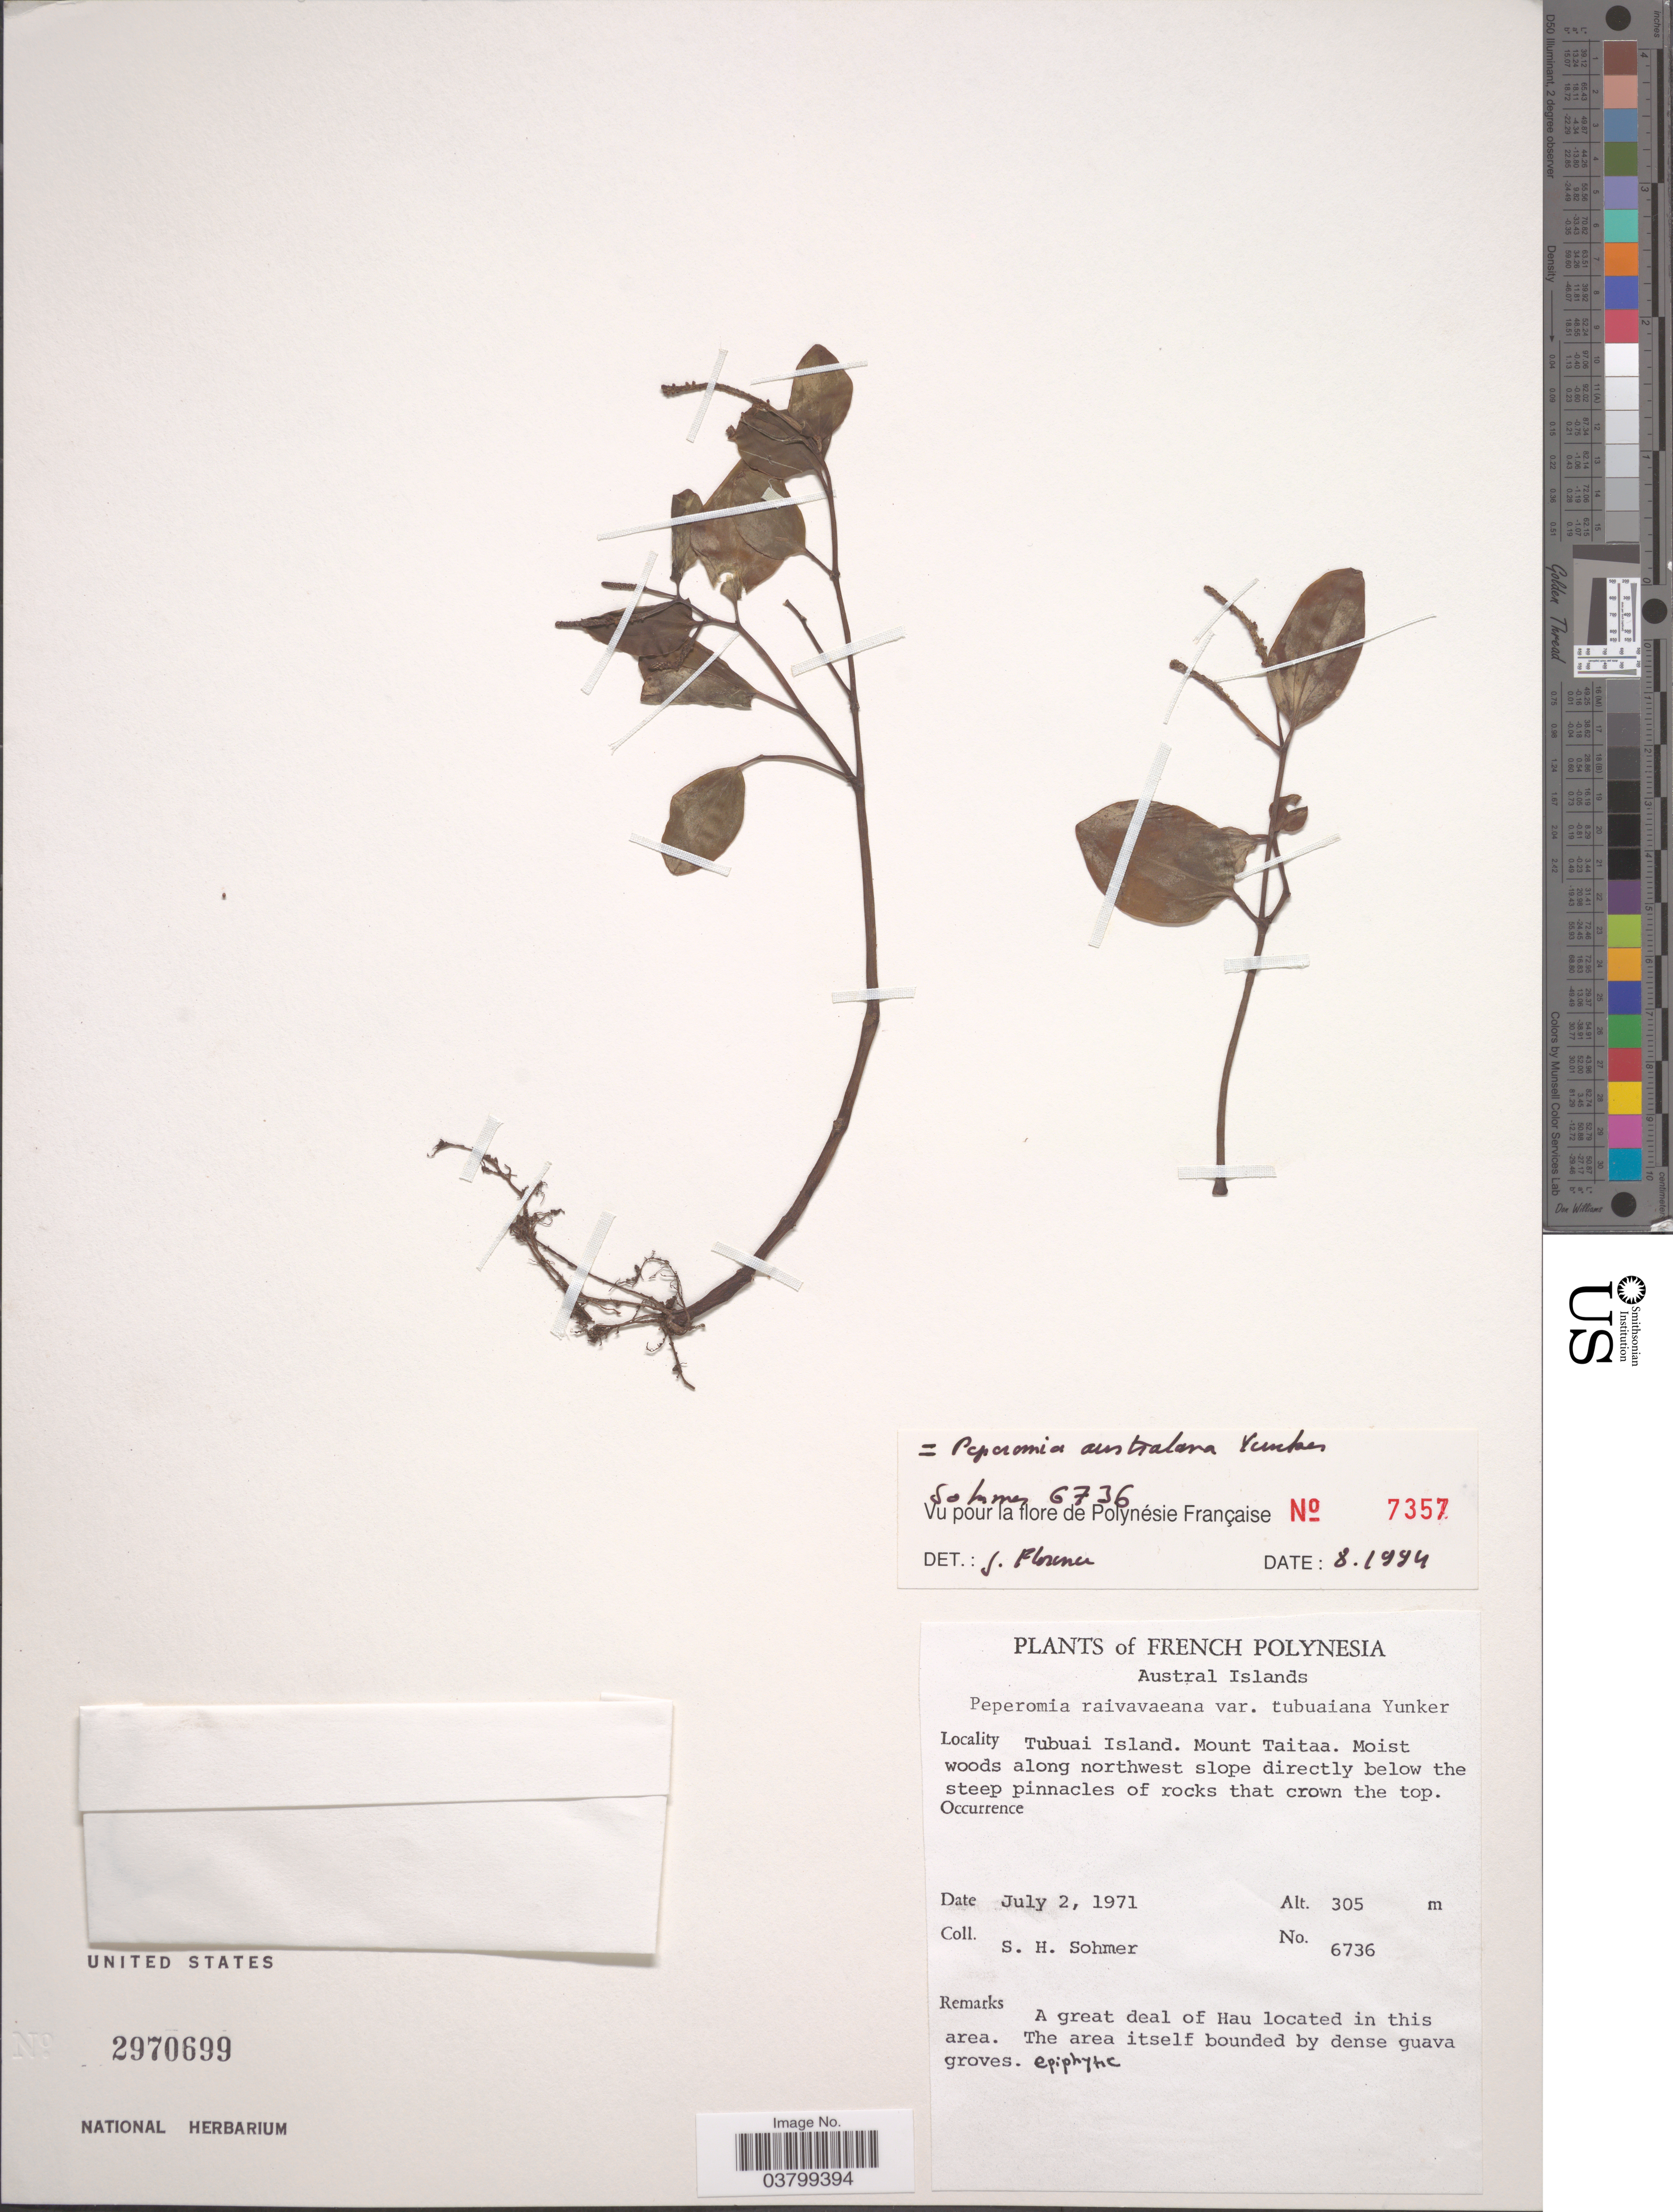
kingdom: Plantae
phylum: Tracheophyta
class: Magnoliopsida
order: Piperales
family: Piperaceae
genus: Peperomia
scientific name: Peperomia australana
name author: Yunck.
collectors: S. H. Sohmer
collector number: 6736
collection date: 1971-07-02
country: French Polynesia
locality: Austral Islands. Tubuai Island. Mount Taitaa. Moist woods along northwest slope directly below the steep pinnacles of rocks that crown the top.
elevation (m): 305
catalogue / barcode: US 2970699